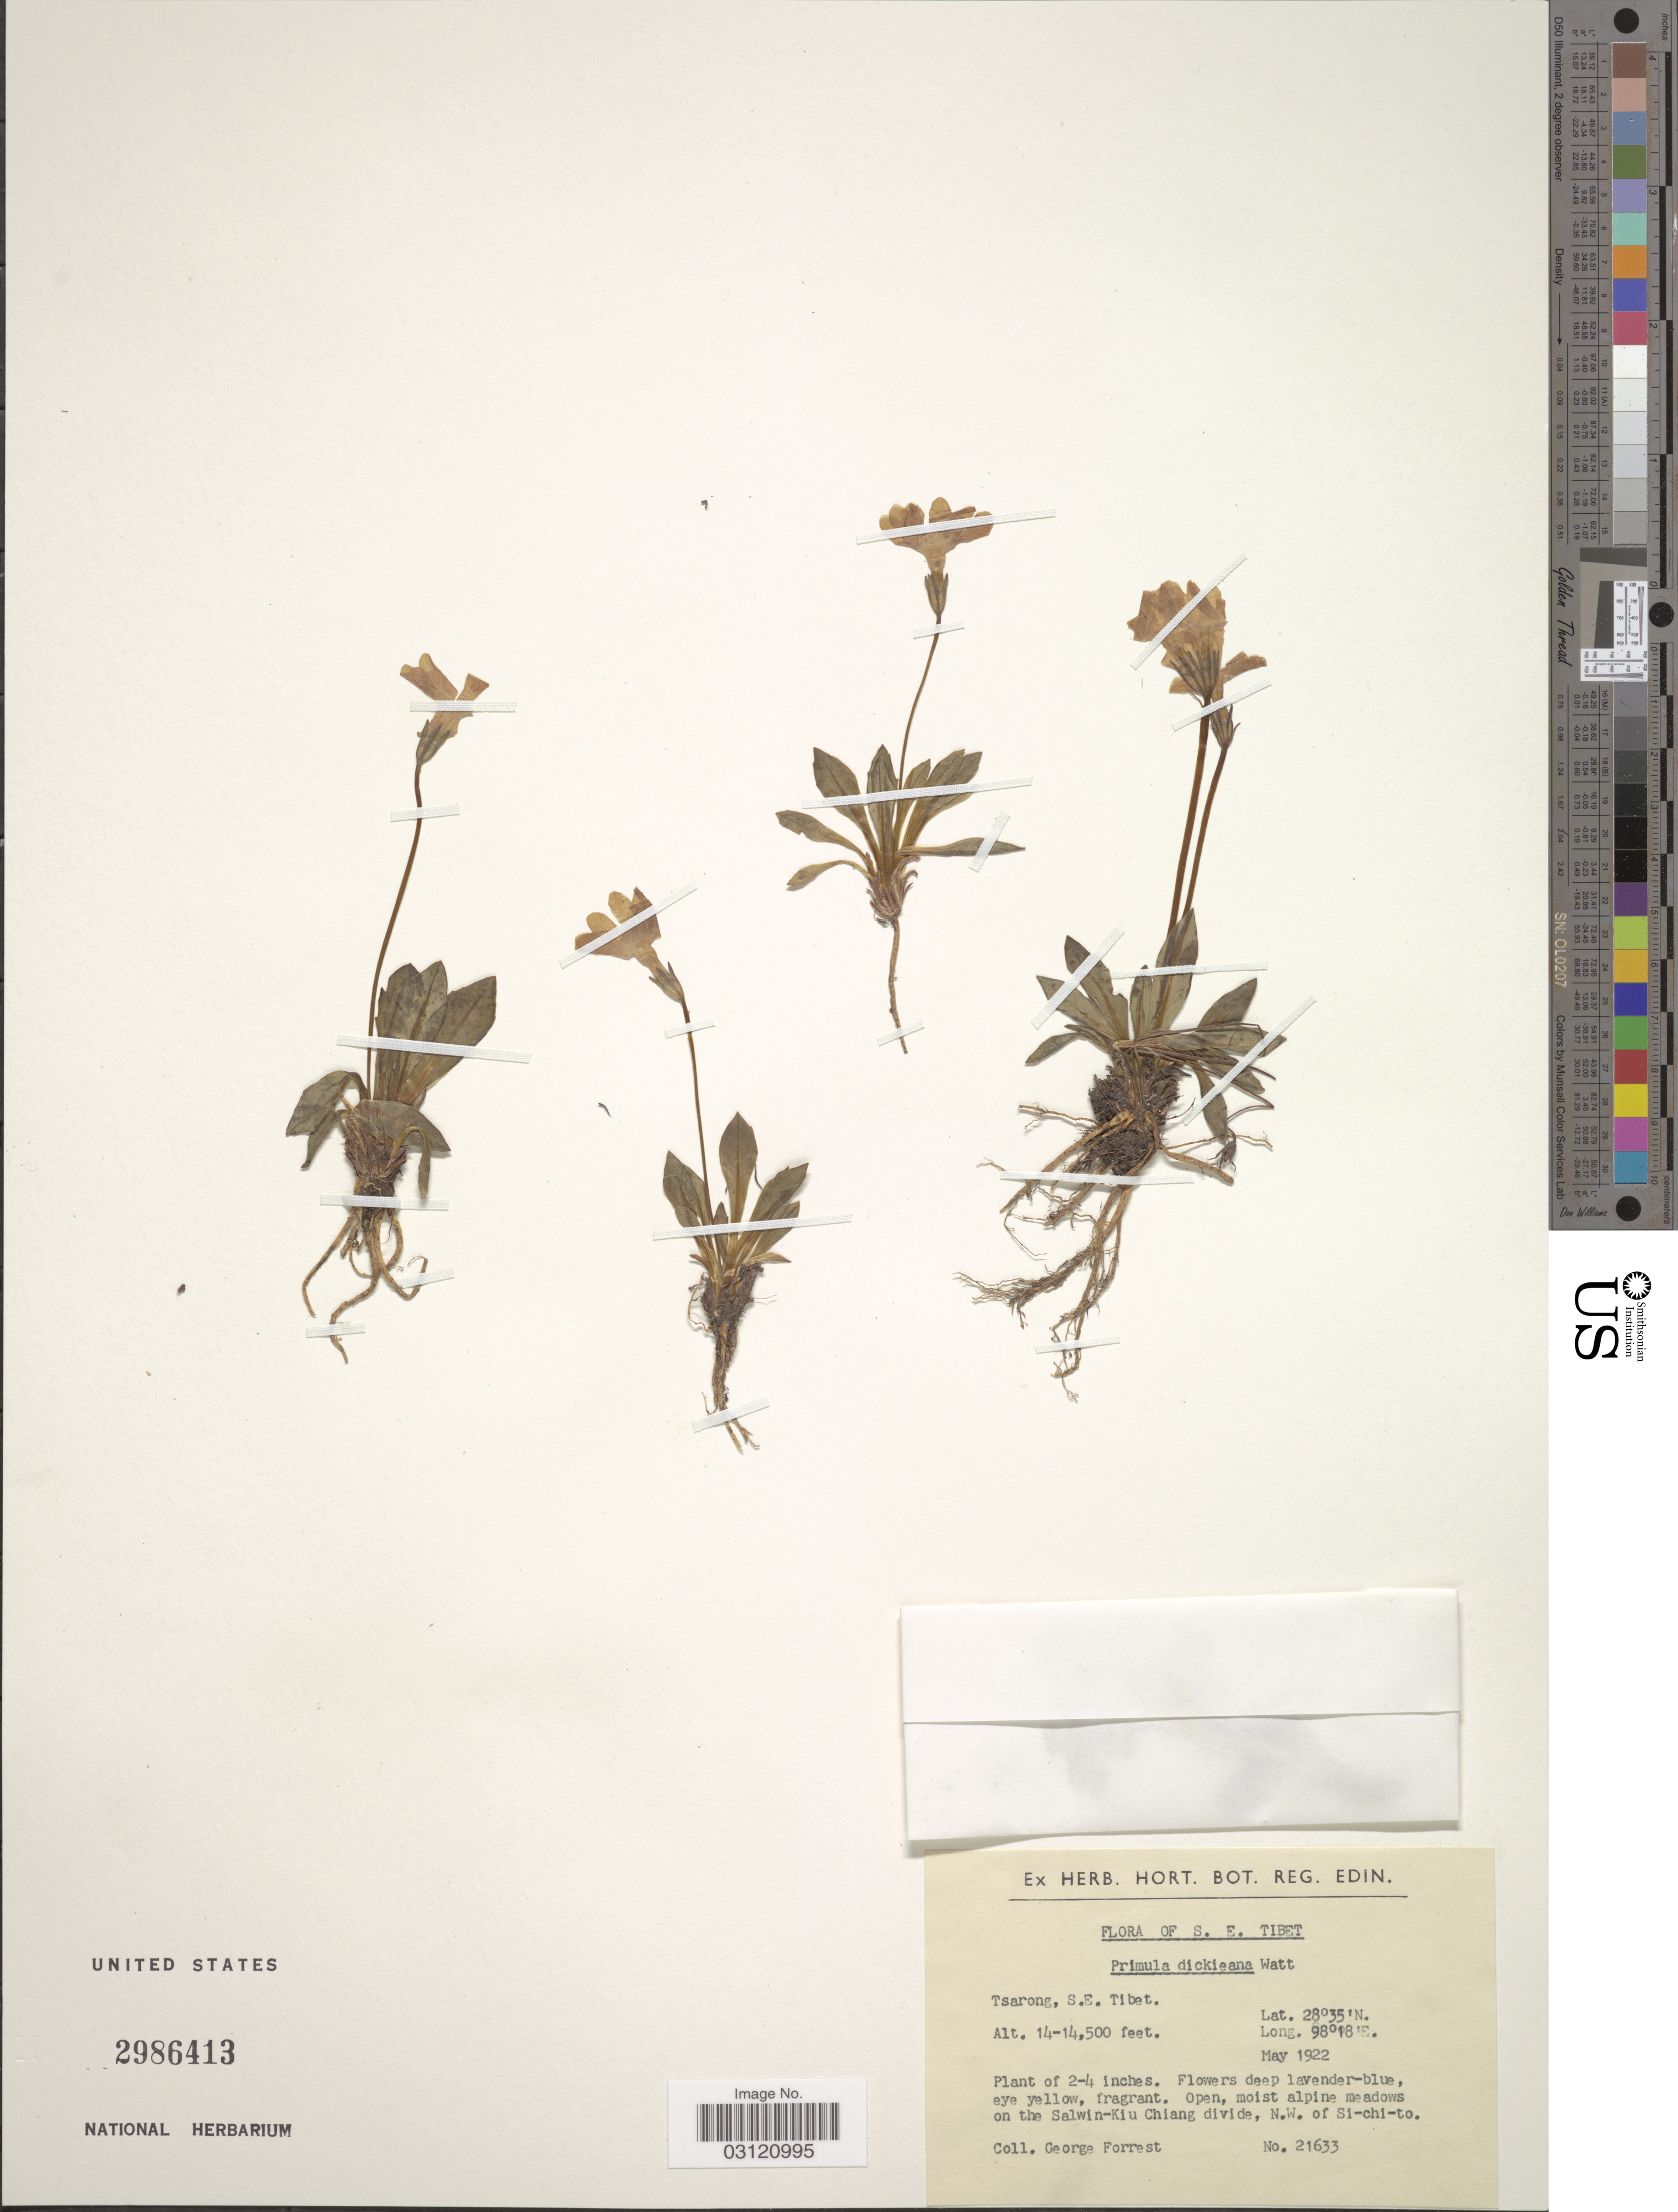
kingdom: Plantae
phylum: Tracheophyta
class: Magnoliopsida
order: Ericales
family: Primulaceae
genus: Primula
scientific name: Primula dickieana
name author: Watt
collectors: G. Forrest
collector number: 21633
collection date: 1922-05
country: China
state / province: Xizang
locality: Tsarong, S. E. Tibet.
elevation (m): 4267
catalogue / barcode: US 2986413